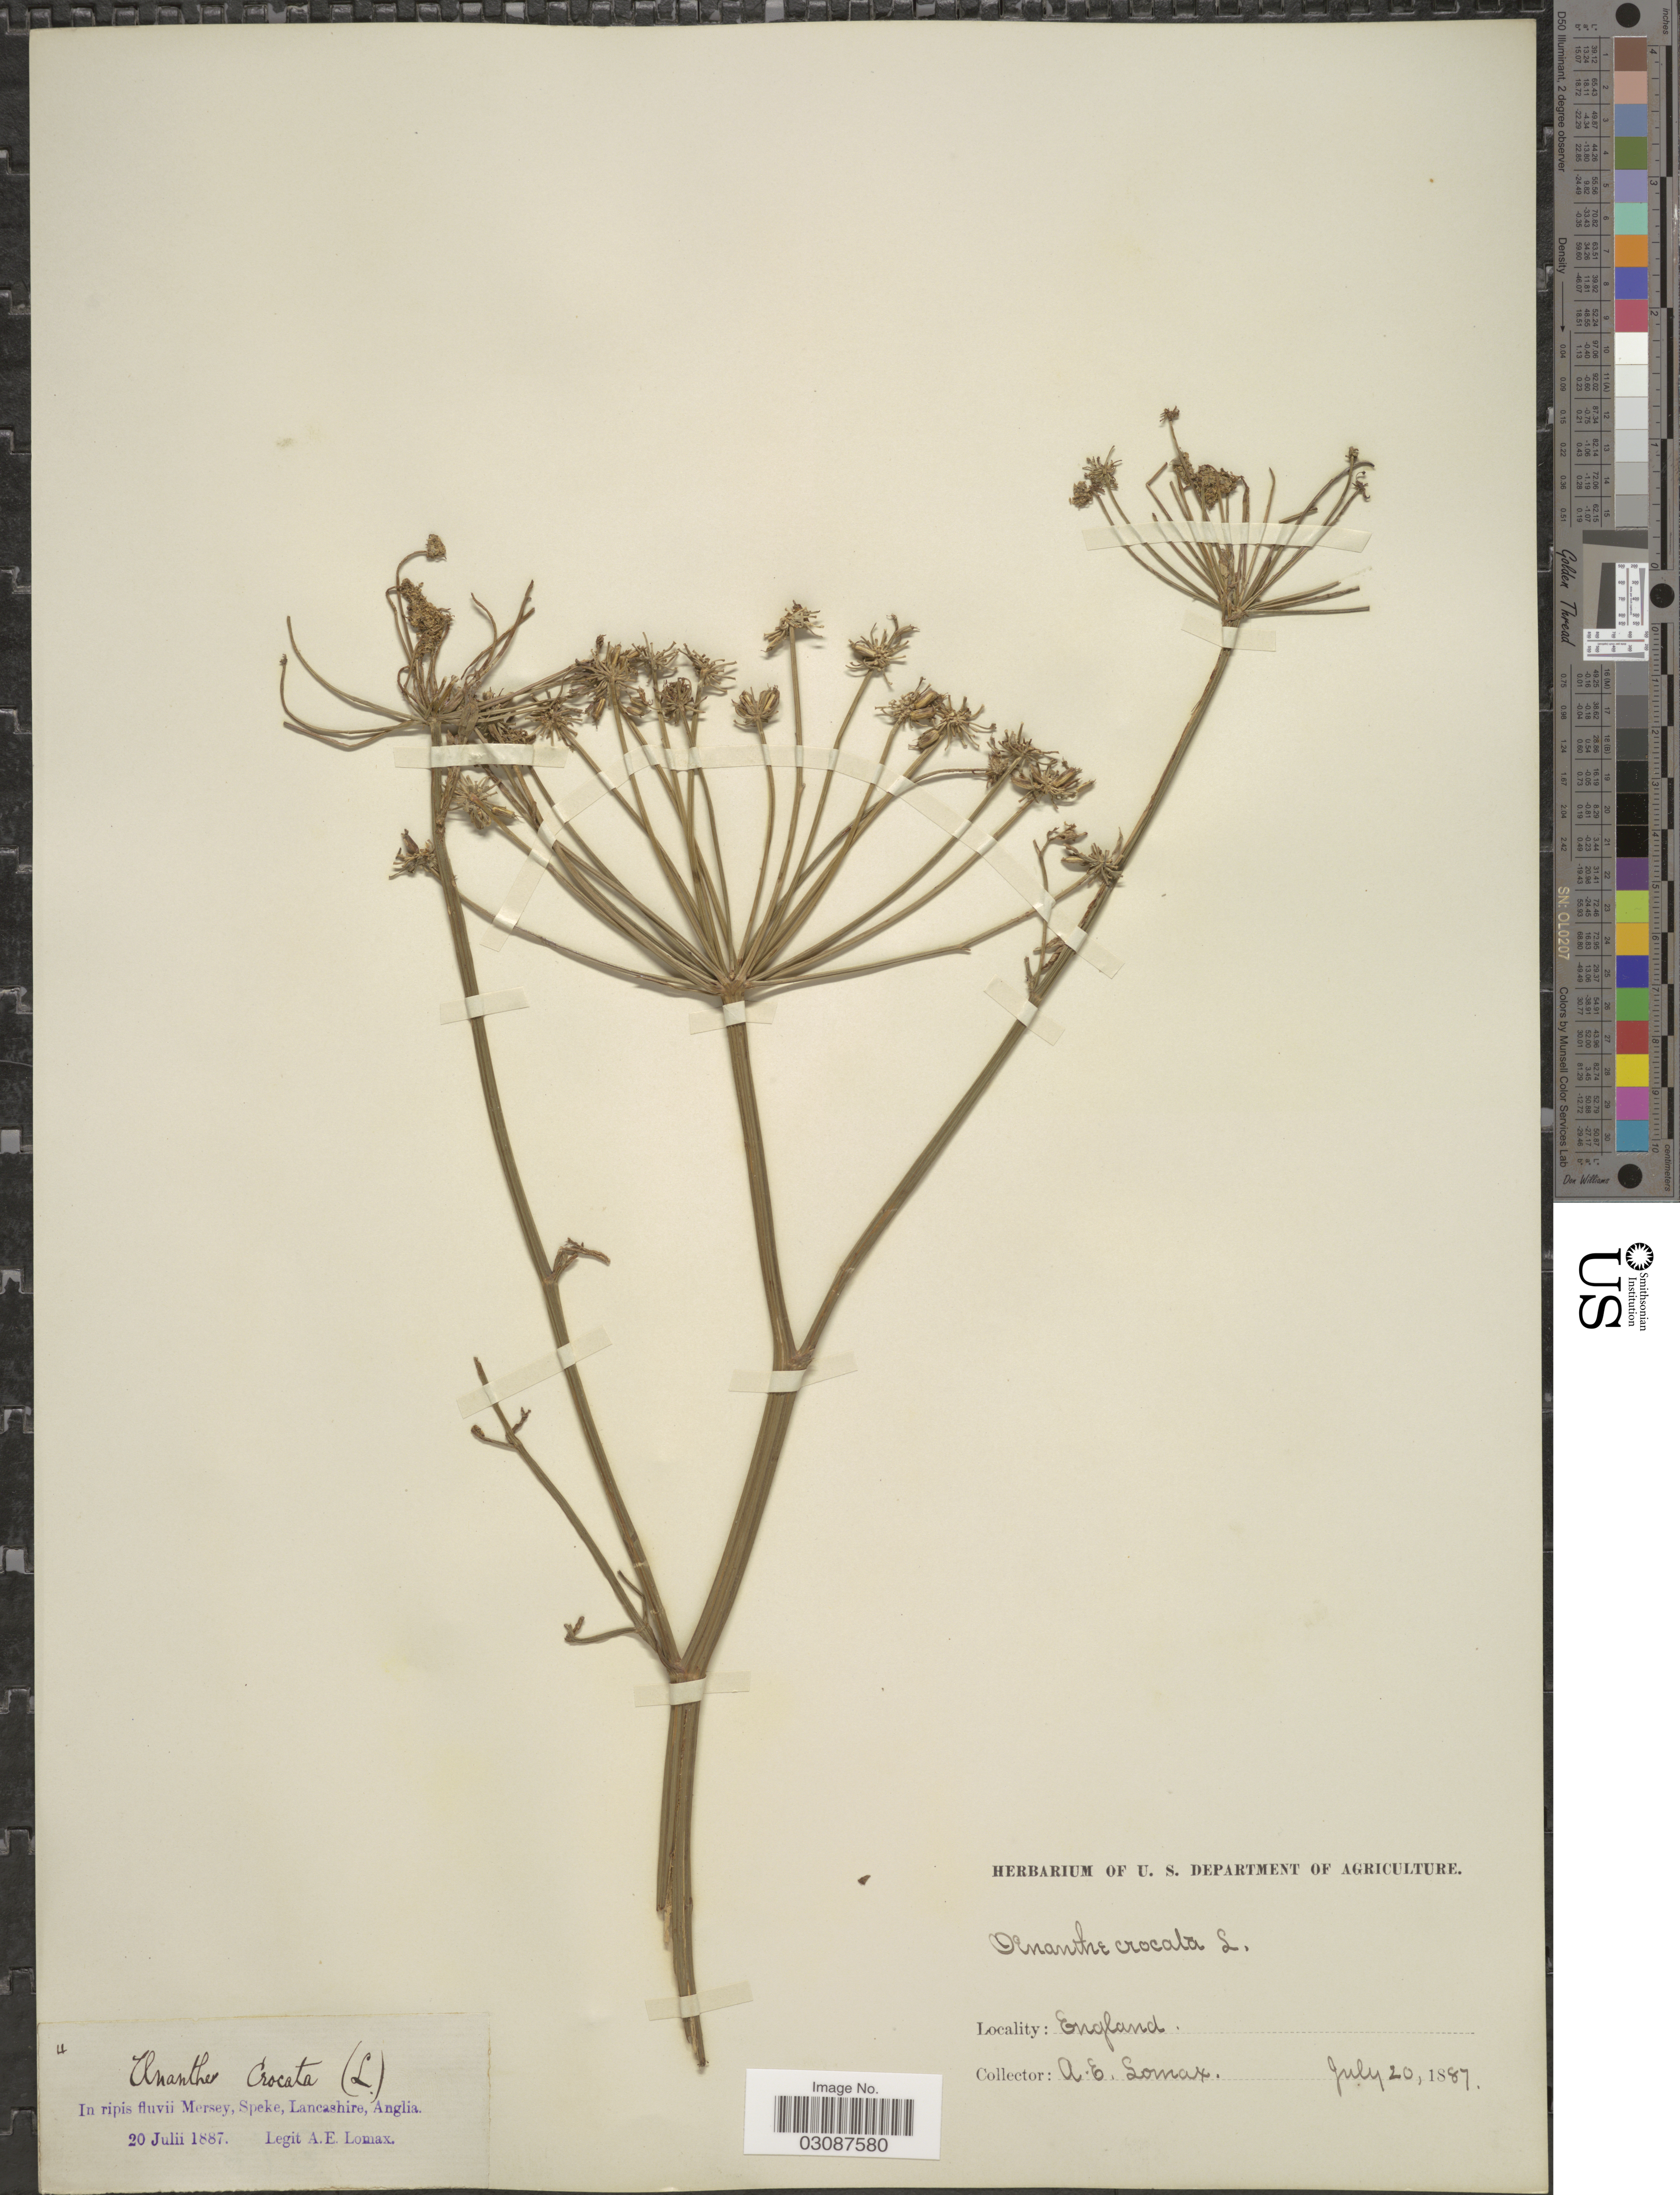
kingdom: Plantae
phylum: Tracheophyta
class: Magnoliopsida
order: Apiales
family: Apiaceae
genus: Oenanthe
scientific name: Oenanthe crocata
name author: L.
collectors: A. Lomax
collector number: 4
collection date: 1887-07-20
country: United Kingdom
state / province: England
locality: In ripis fluvii Mersey, Speke, Lancashire, Anglia.